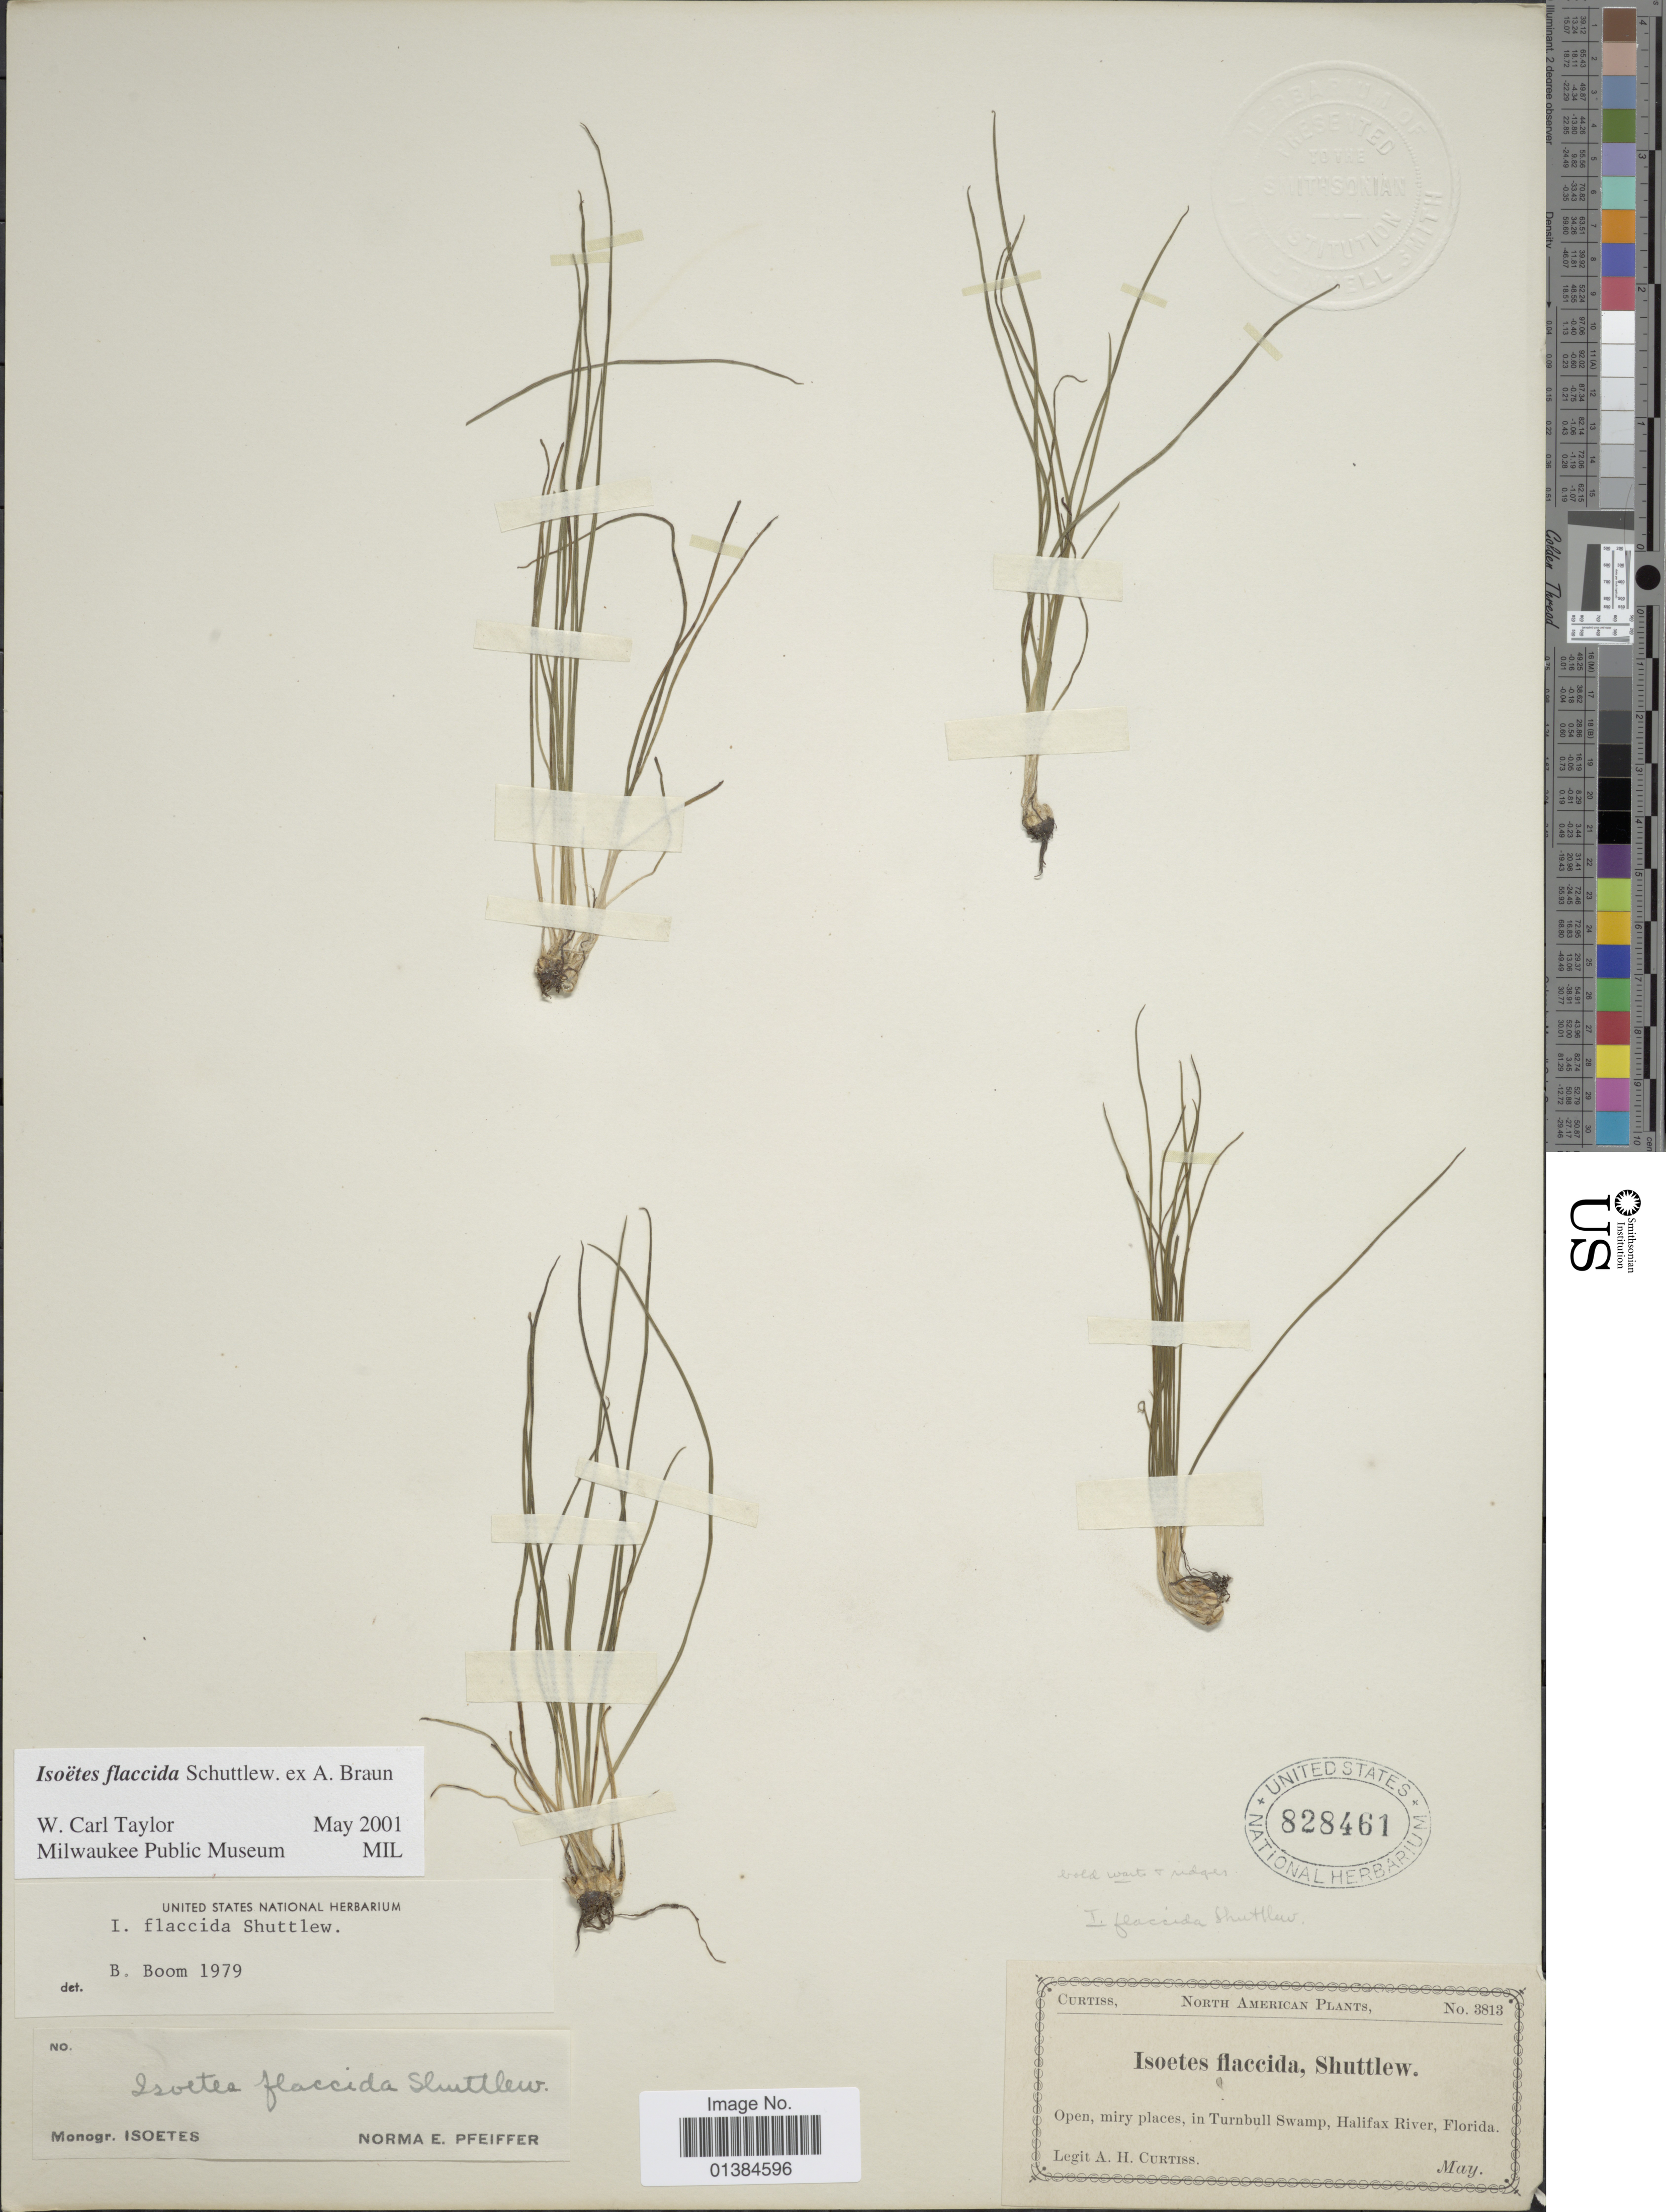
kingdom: Plantae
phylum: Tracheophyta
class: Lycopodiopsida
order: Isoetales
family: Isoetaceae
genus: Isoetes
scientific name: Isoetes flaccida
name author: Shuttlew. ex A. Braun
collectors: A. H. Curtiss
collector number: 3813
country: United States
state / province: Florida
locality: Open, miry places, in Turnbull Swamp, Halifax River.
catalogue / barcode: US 828461